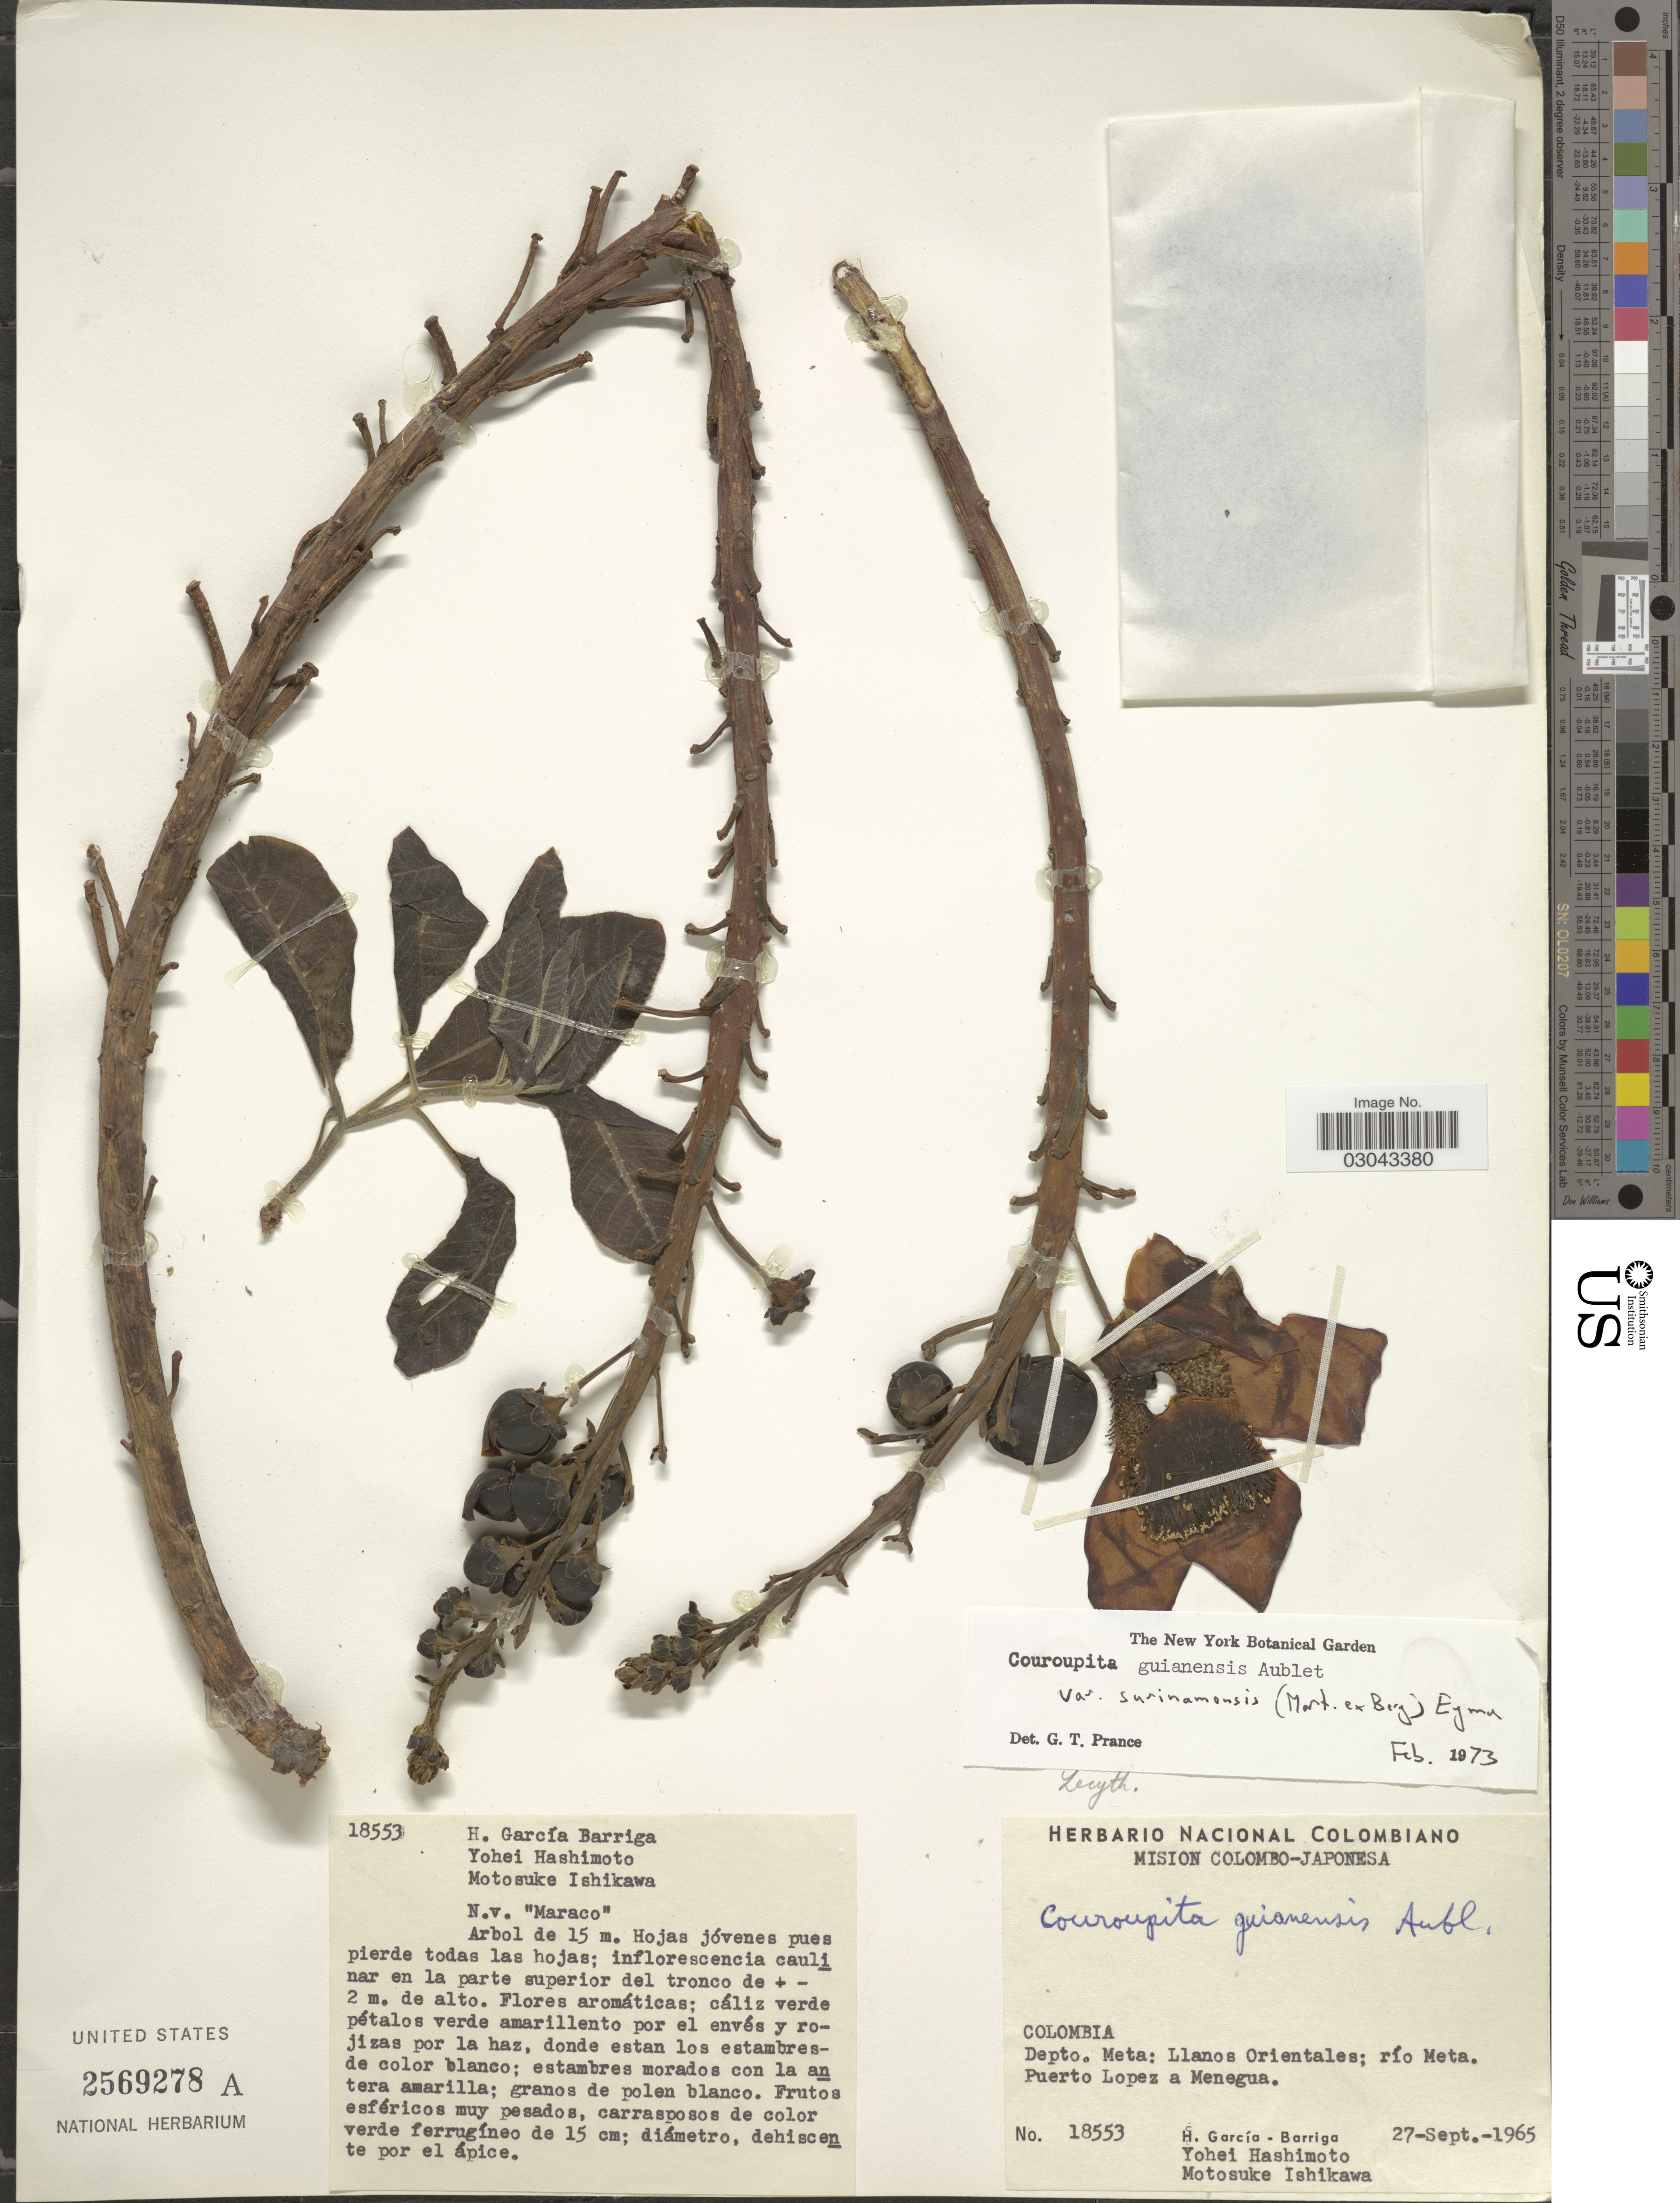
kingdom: Plantae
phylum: Tracheophyta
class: Magnoliopsida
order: Ericales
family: Lecythidaceae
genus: Couroupita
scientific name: Couroupita guianensis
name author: Aubl.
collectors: H. García Barriga, Y. Hashimoto & M. Ishikawa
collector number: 18553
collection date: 1965-09-27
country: Colombia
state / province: Meta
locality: Depto. Meta: Llanos Orientales; río Meta, Puerto Lopez a Menegua.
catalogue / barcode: US 2569278A